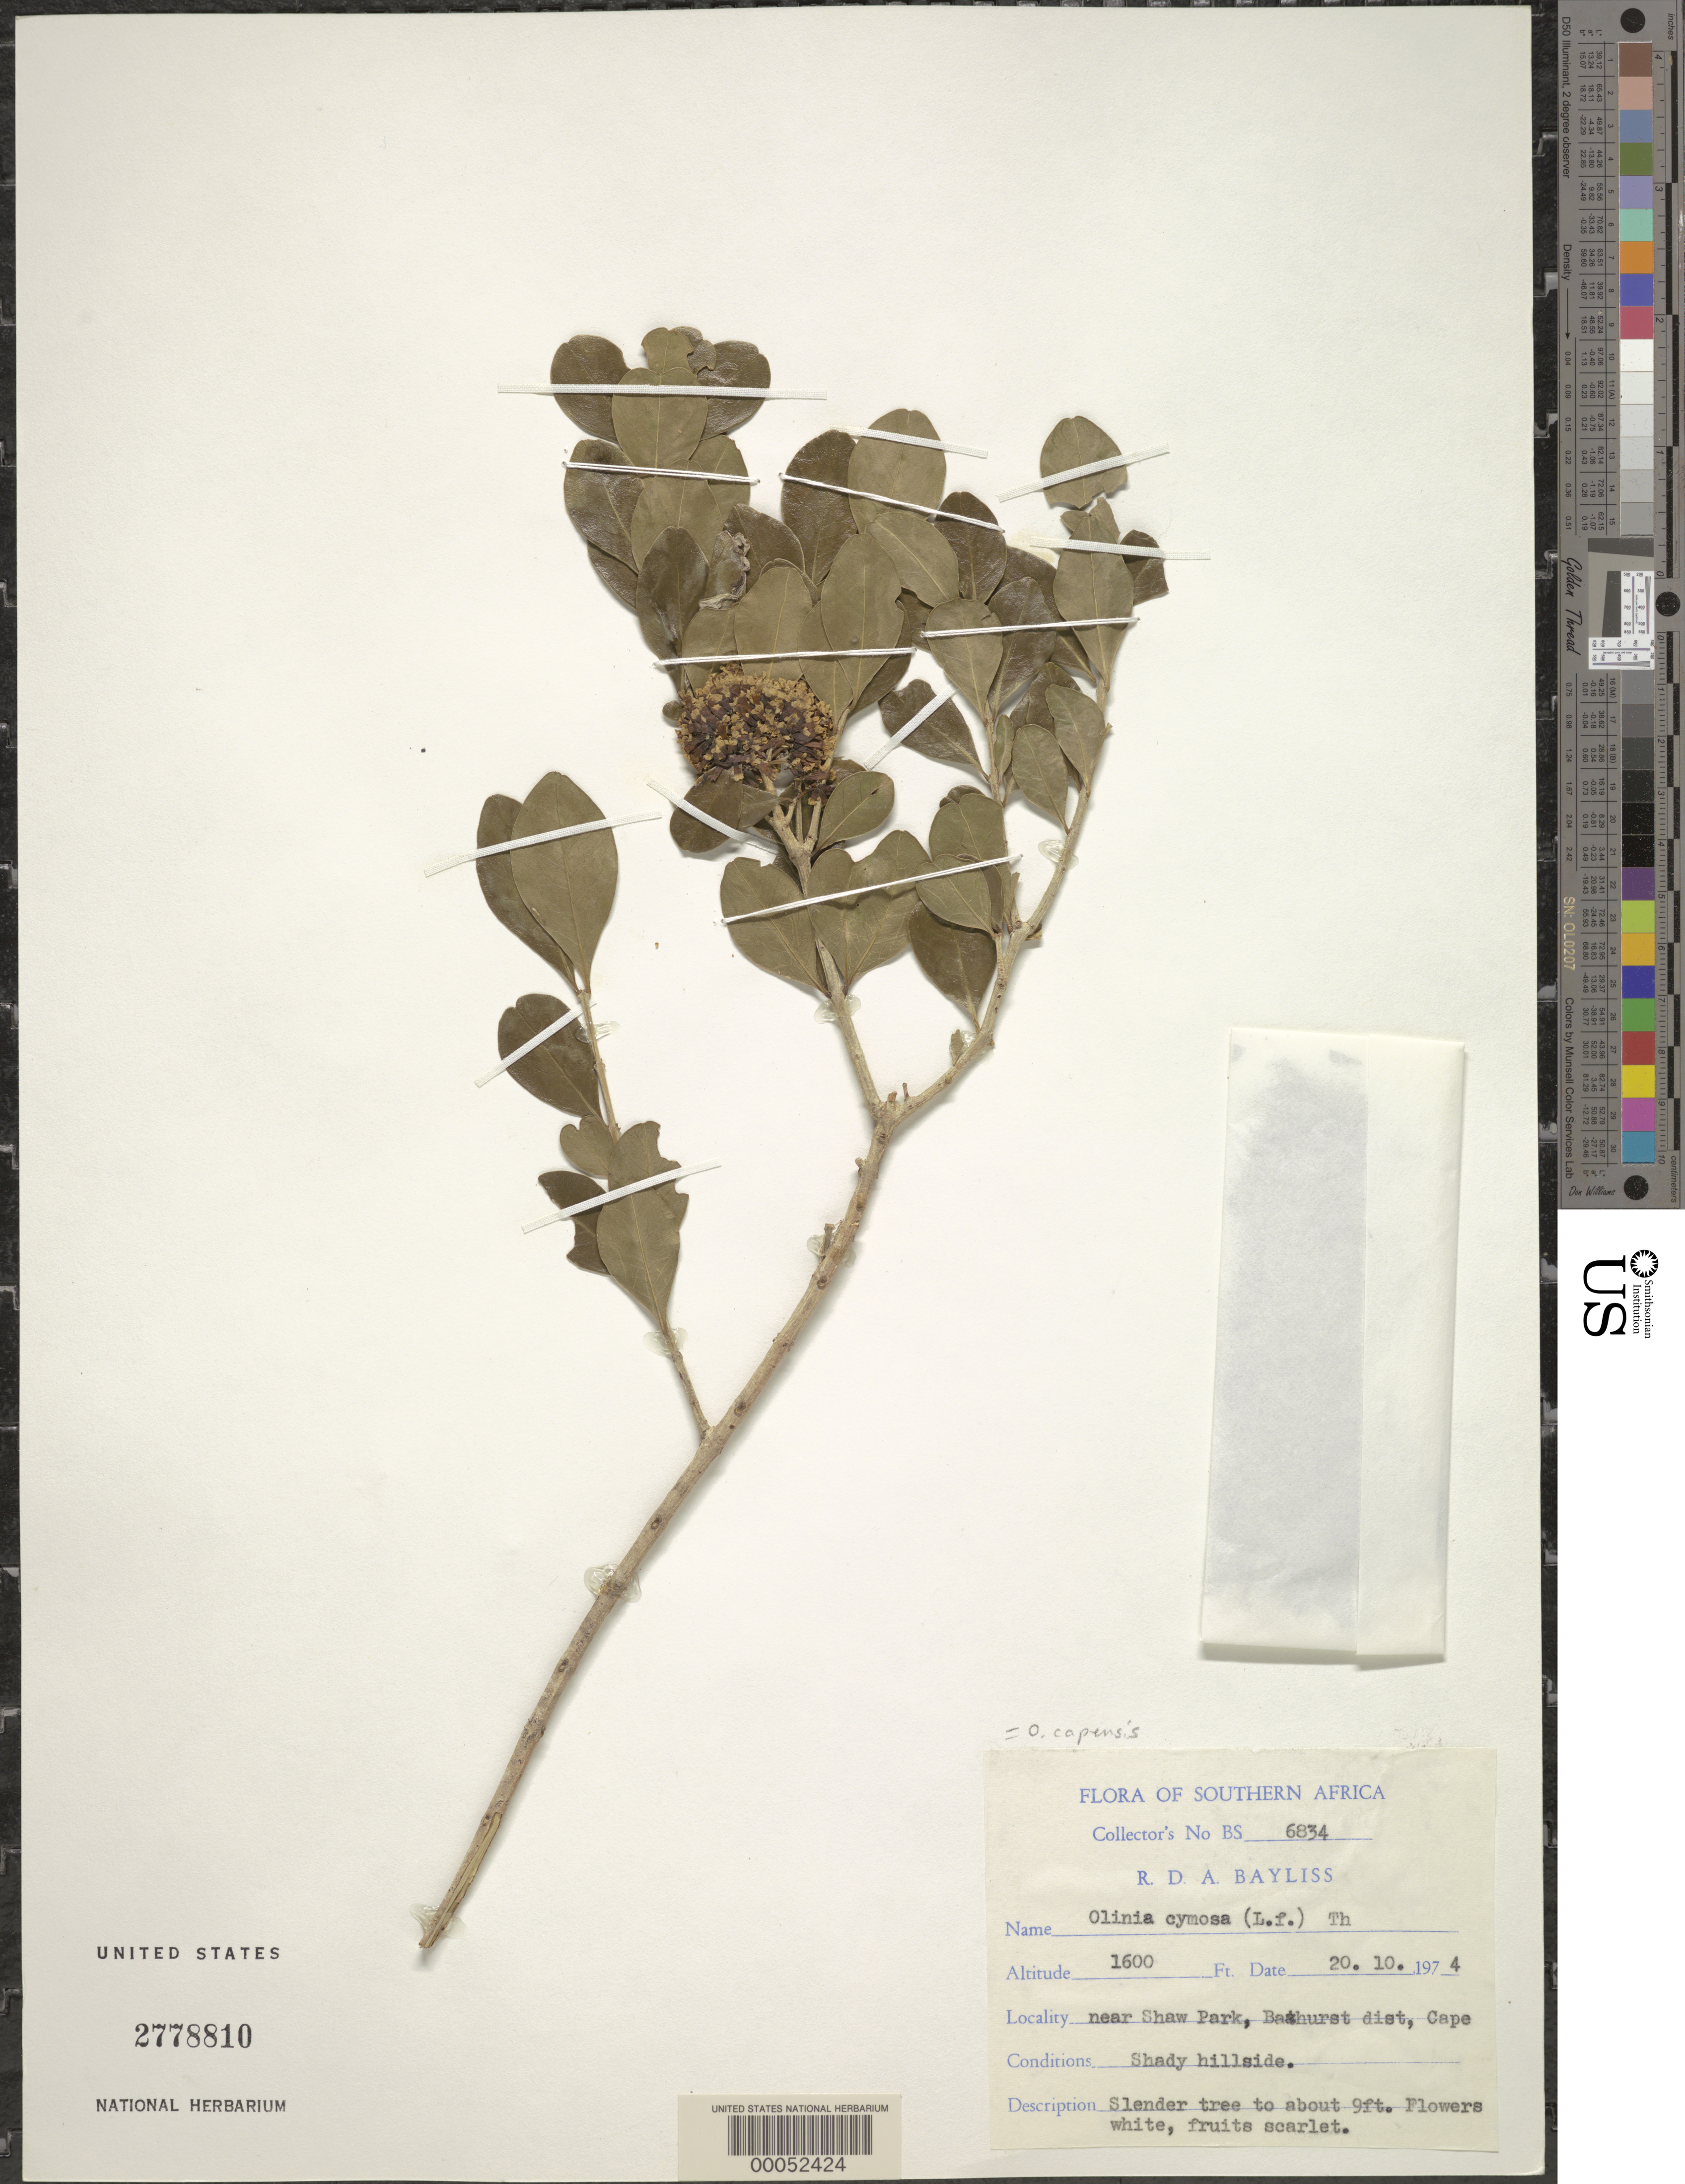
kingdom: Plantae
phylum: Tracheophyta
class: Magnoliopsida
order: Myrtales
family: Penaeaceae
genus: Olinia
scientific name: Olinia cymosa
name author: (L. f.) Thunb.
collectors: R. D. Bayliss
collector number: Bs 6834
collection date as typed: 20 Oct 1974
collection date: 1974-10-20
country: South Africa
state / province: Eastern Cape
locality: Near shaw park, bathurst, on shady hillside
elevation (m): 488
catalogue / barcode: US 2778810